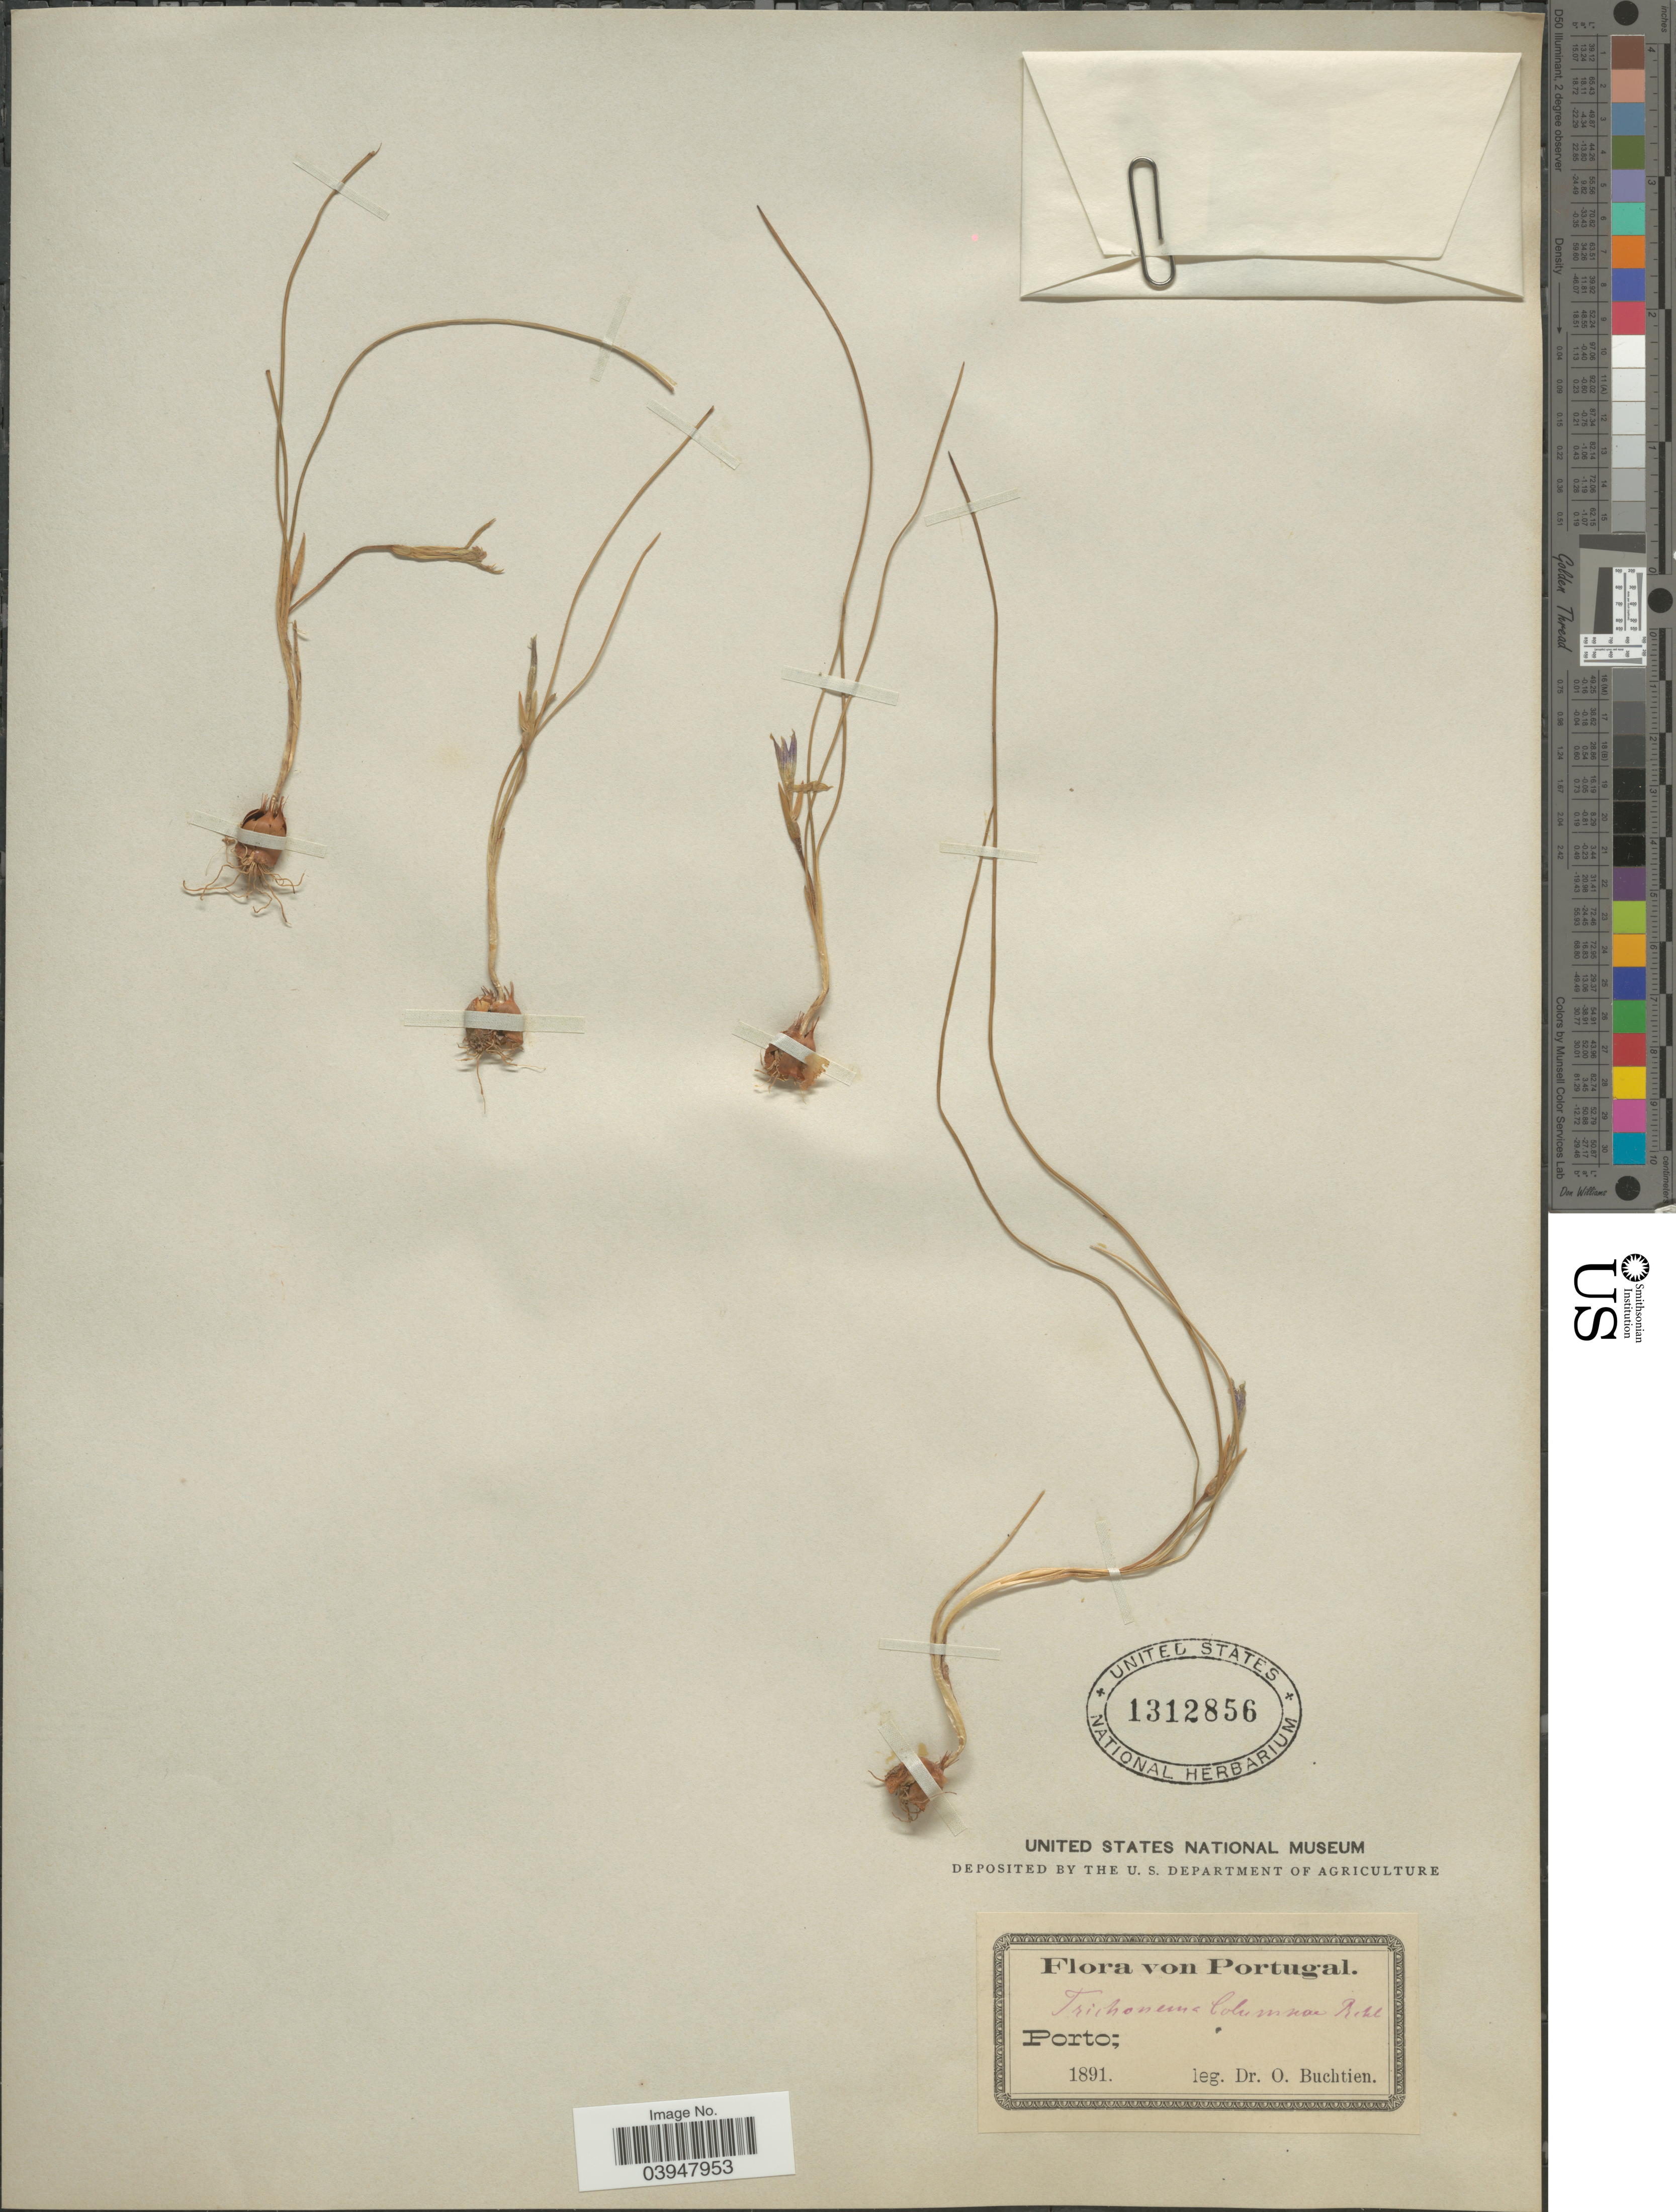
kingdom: Plantae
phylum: Tracheophyta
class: Liliopsida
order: Asparagales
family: Iridaceae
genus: Romulea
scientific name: Romulea columnae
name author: Sebast. & Mauri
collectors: O. Buchtien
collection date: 1891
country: Portugal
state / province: Porto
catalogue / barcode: US 1312856